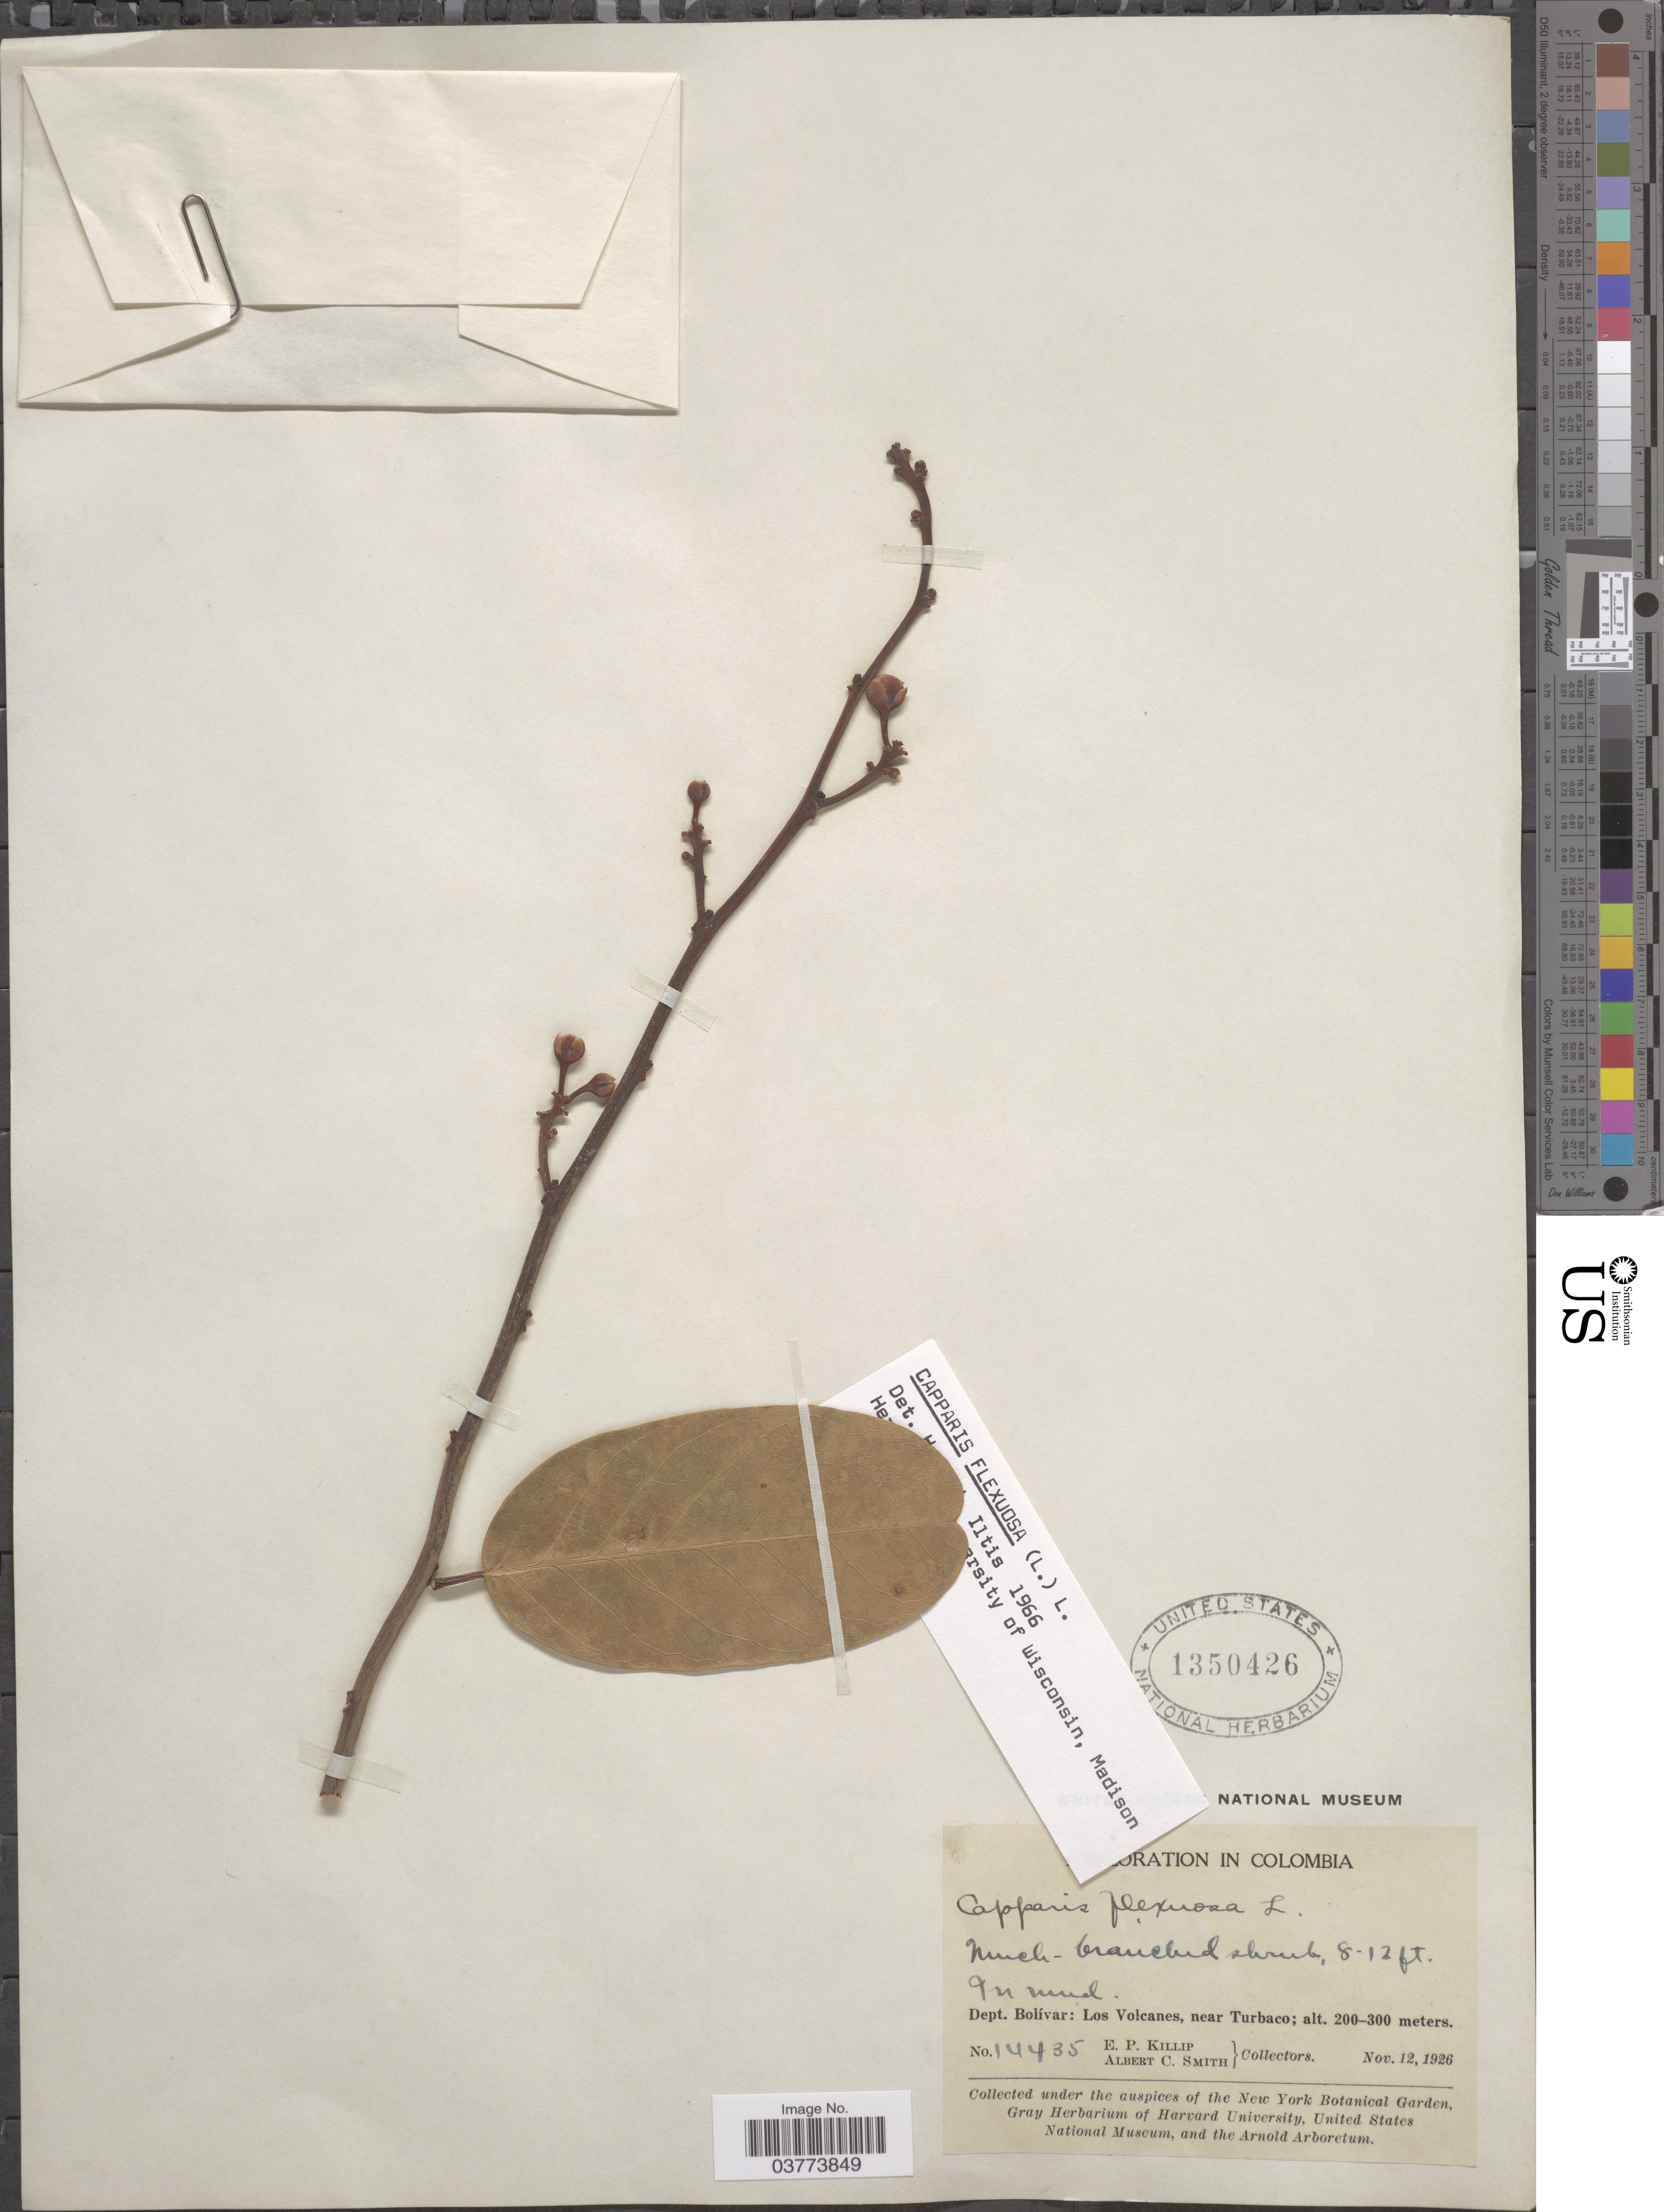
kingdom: Plantae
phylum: Tracheophyta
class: Magnoliopsida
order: Brassicales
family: Capparaceae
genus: Cynophalla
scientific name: Cynophalla flexuosa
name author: (L.) J. Presl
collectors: E. P. Killip & A. C. Smith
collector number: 14435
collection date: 1926-11-12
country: Colombia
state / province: Bolívar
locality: Dept. Bolívar: Los Volcanes, near Turbaco.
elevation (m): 200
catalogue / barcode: US 1350426